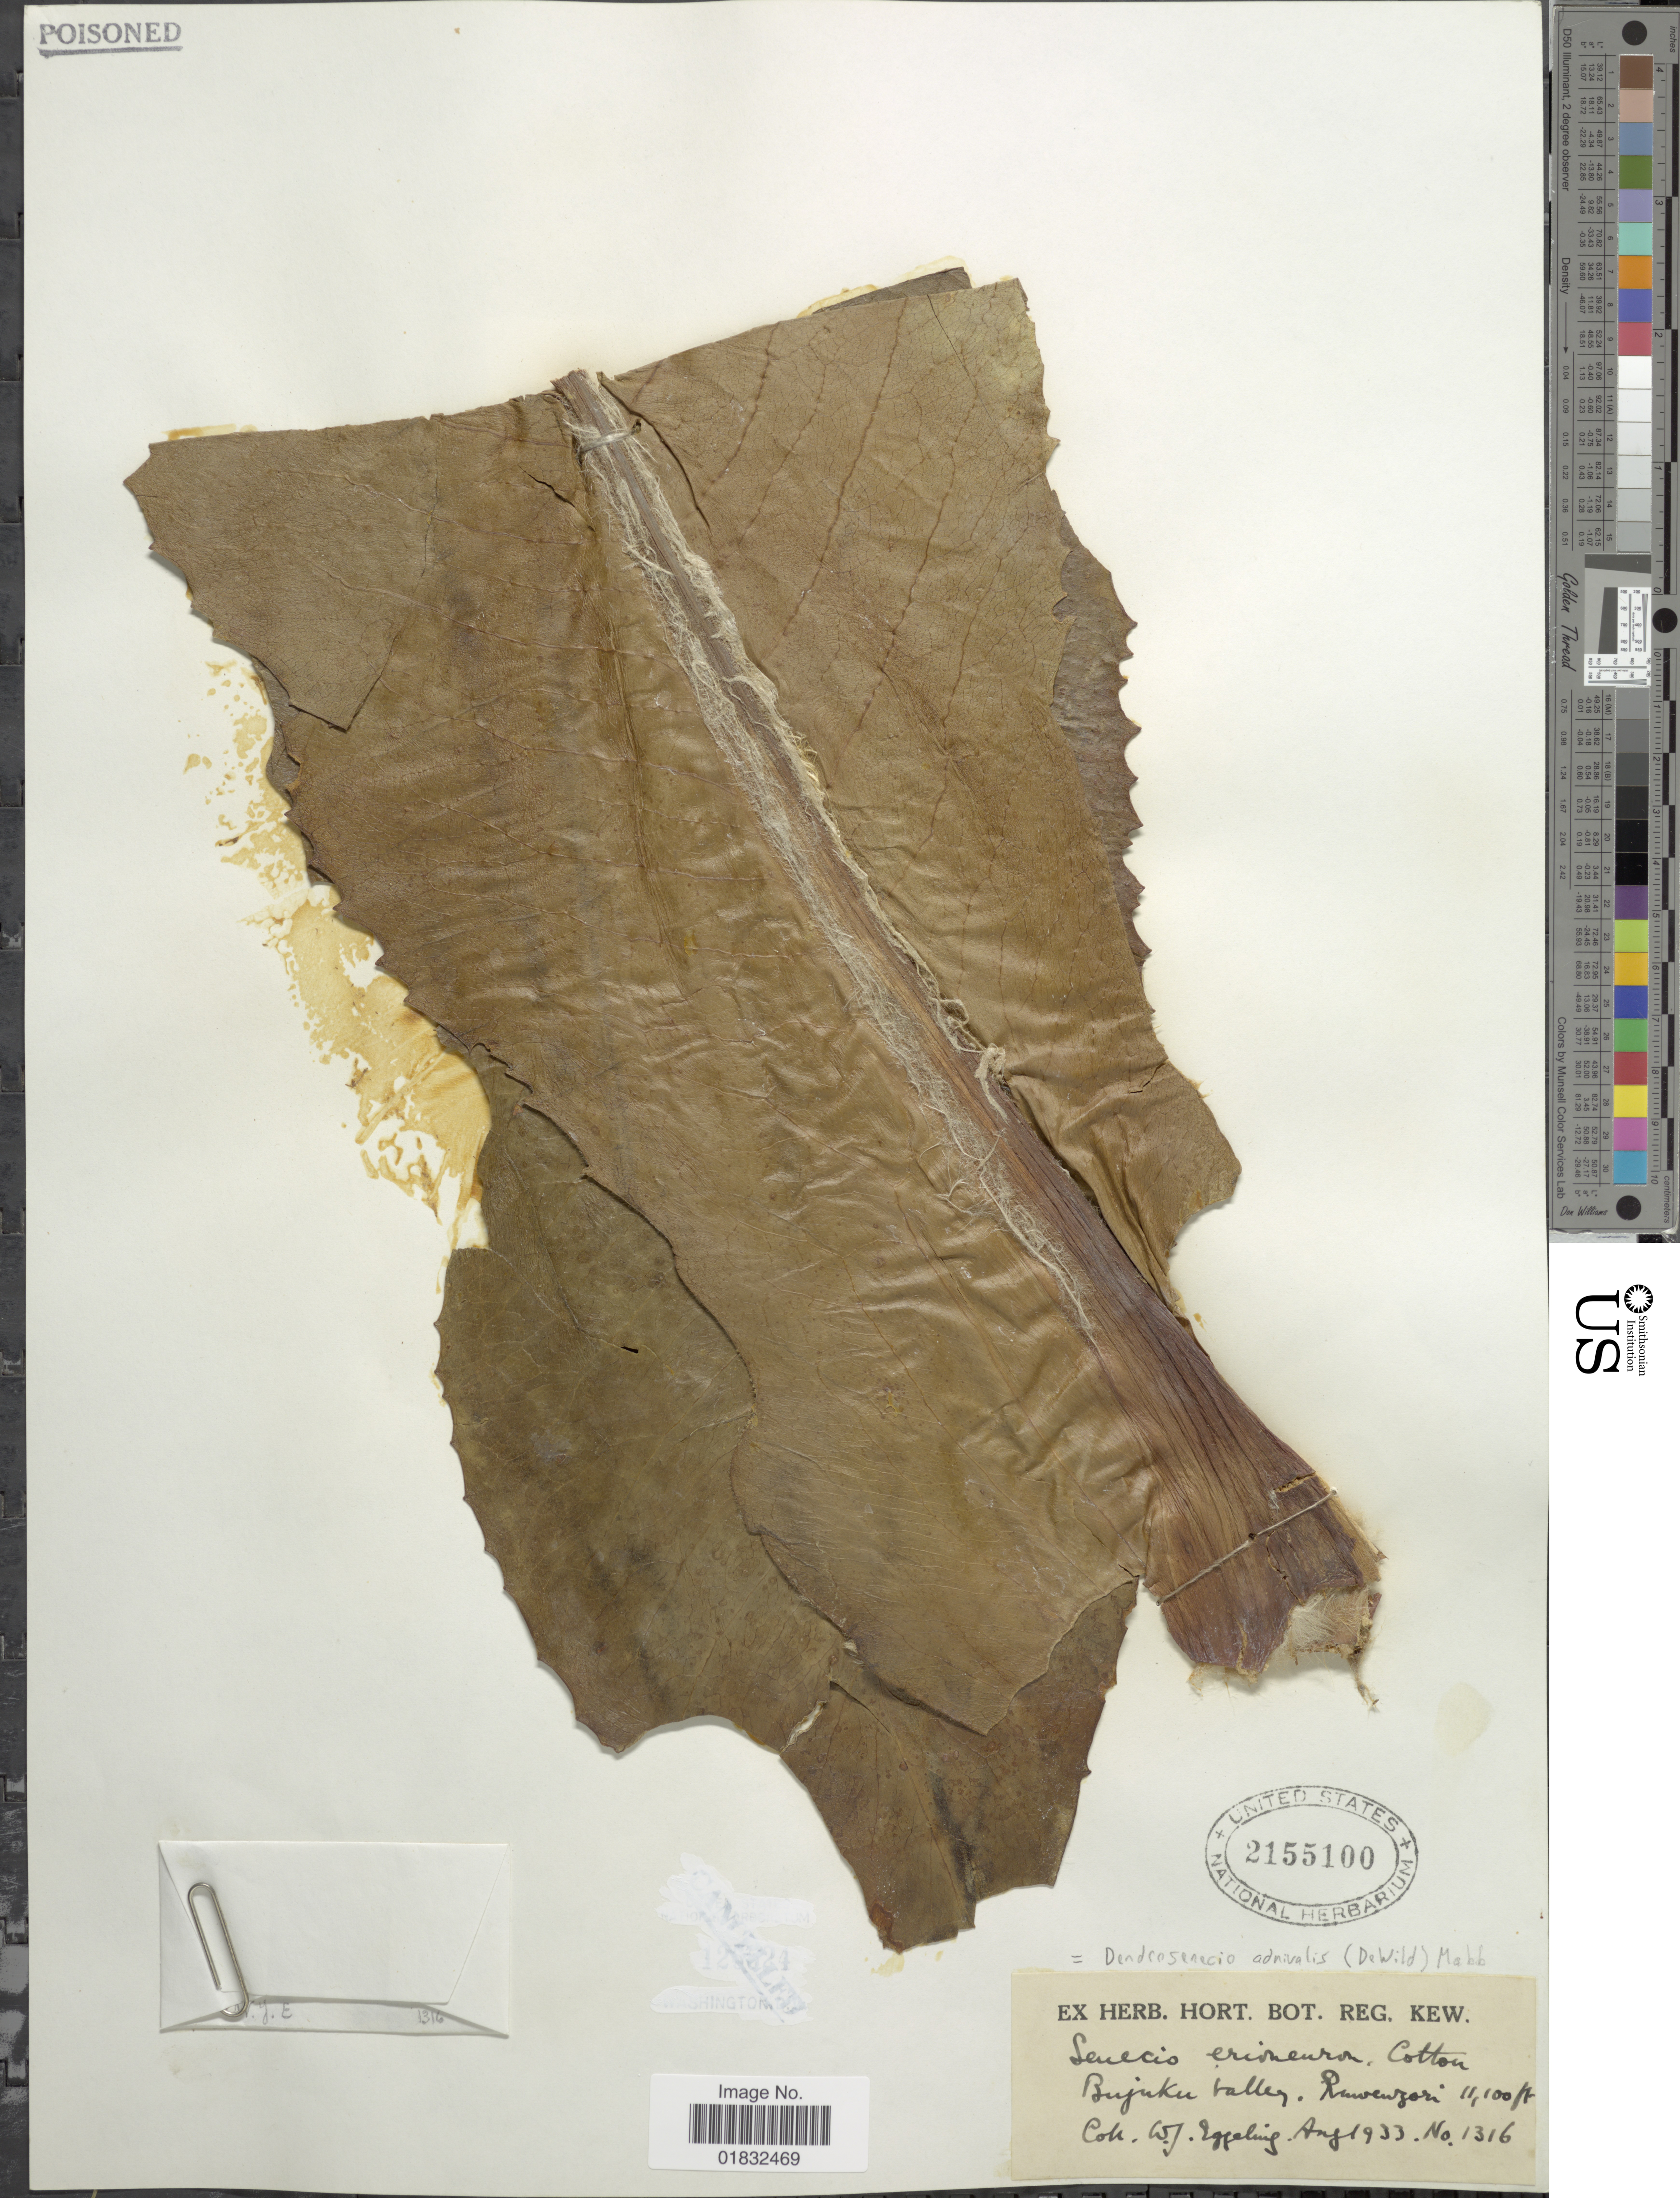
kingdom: Plantae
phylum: Tracheophyta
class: Magnoliopsida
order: Asterales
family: Asteraceae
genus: Dendrosenecio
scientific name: Dendrosenecio adnivalis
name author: (Stapf) E.B. Knox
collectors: W. Eggeling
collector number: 1316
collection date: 1933-08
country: Uganda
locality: Bujuku Valley, Ruwenzori.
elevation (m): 3383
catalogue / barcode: US 2155100